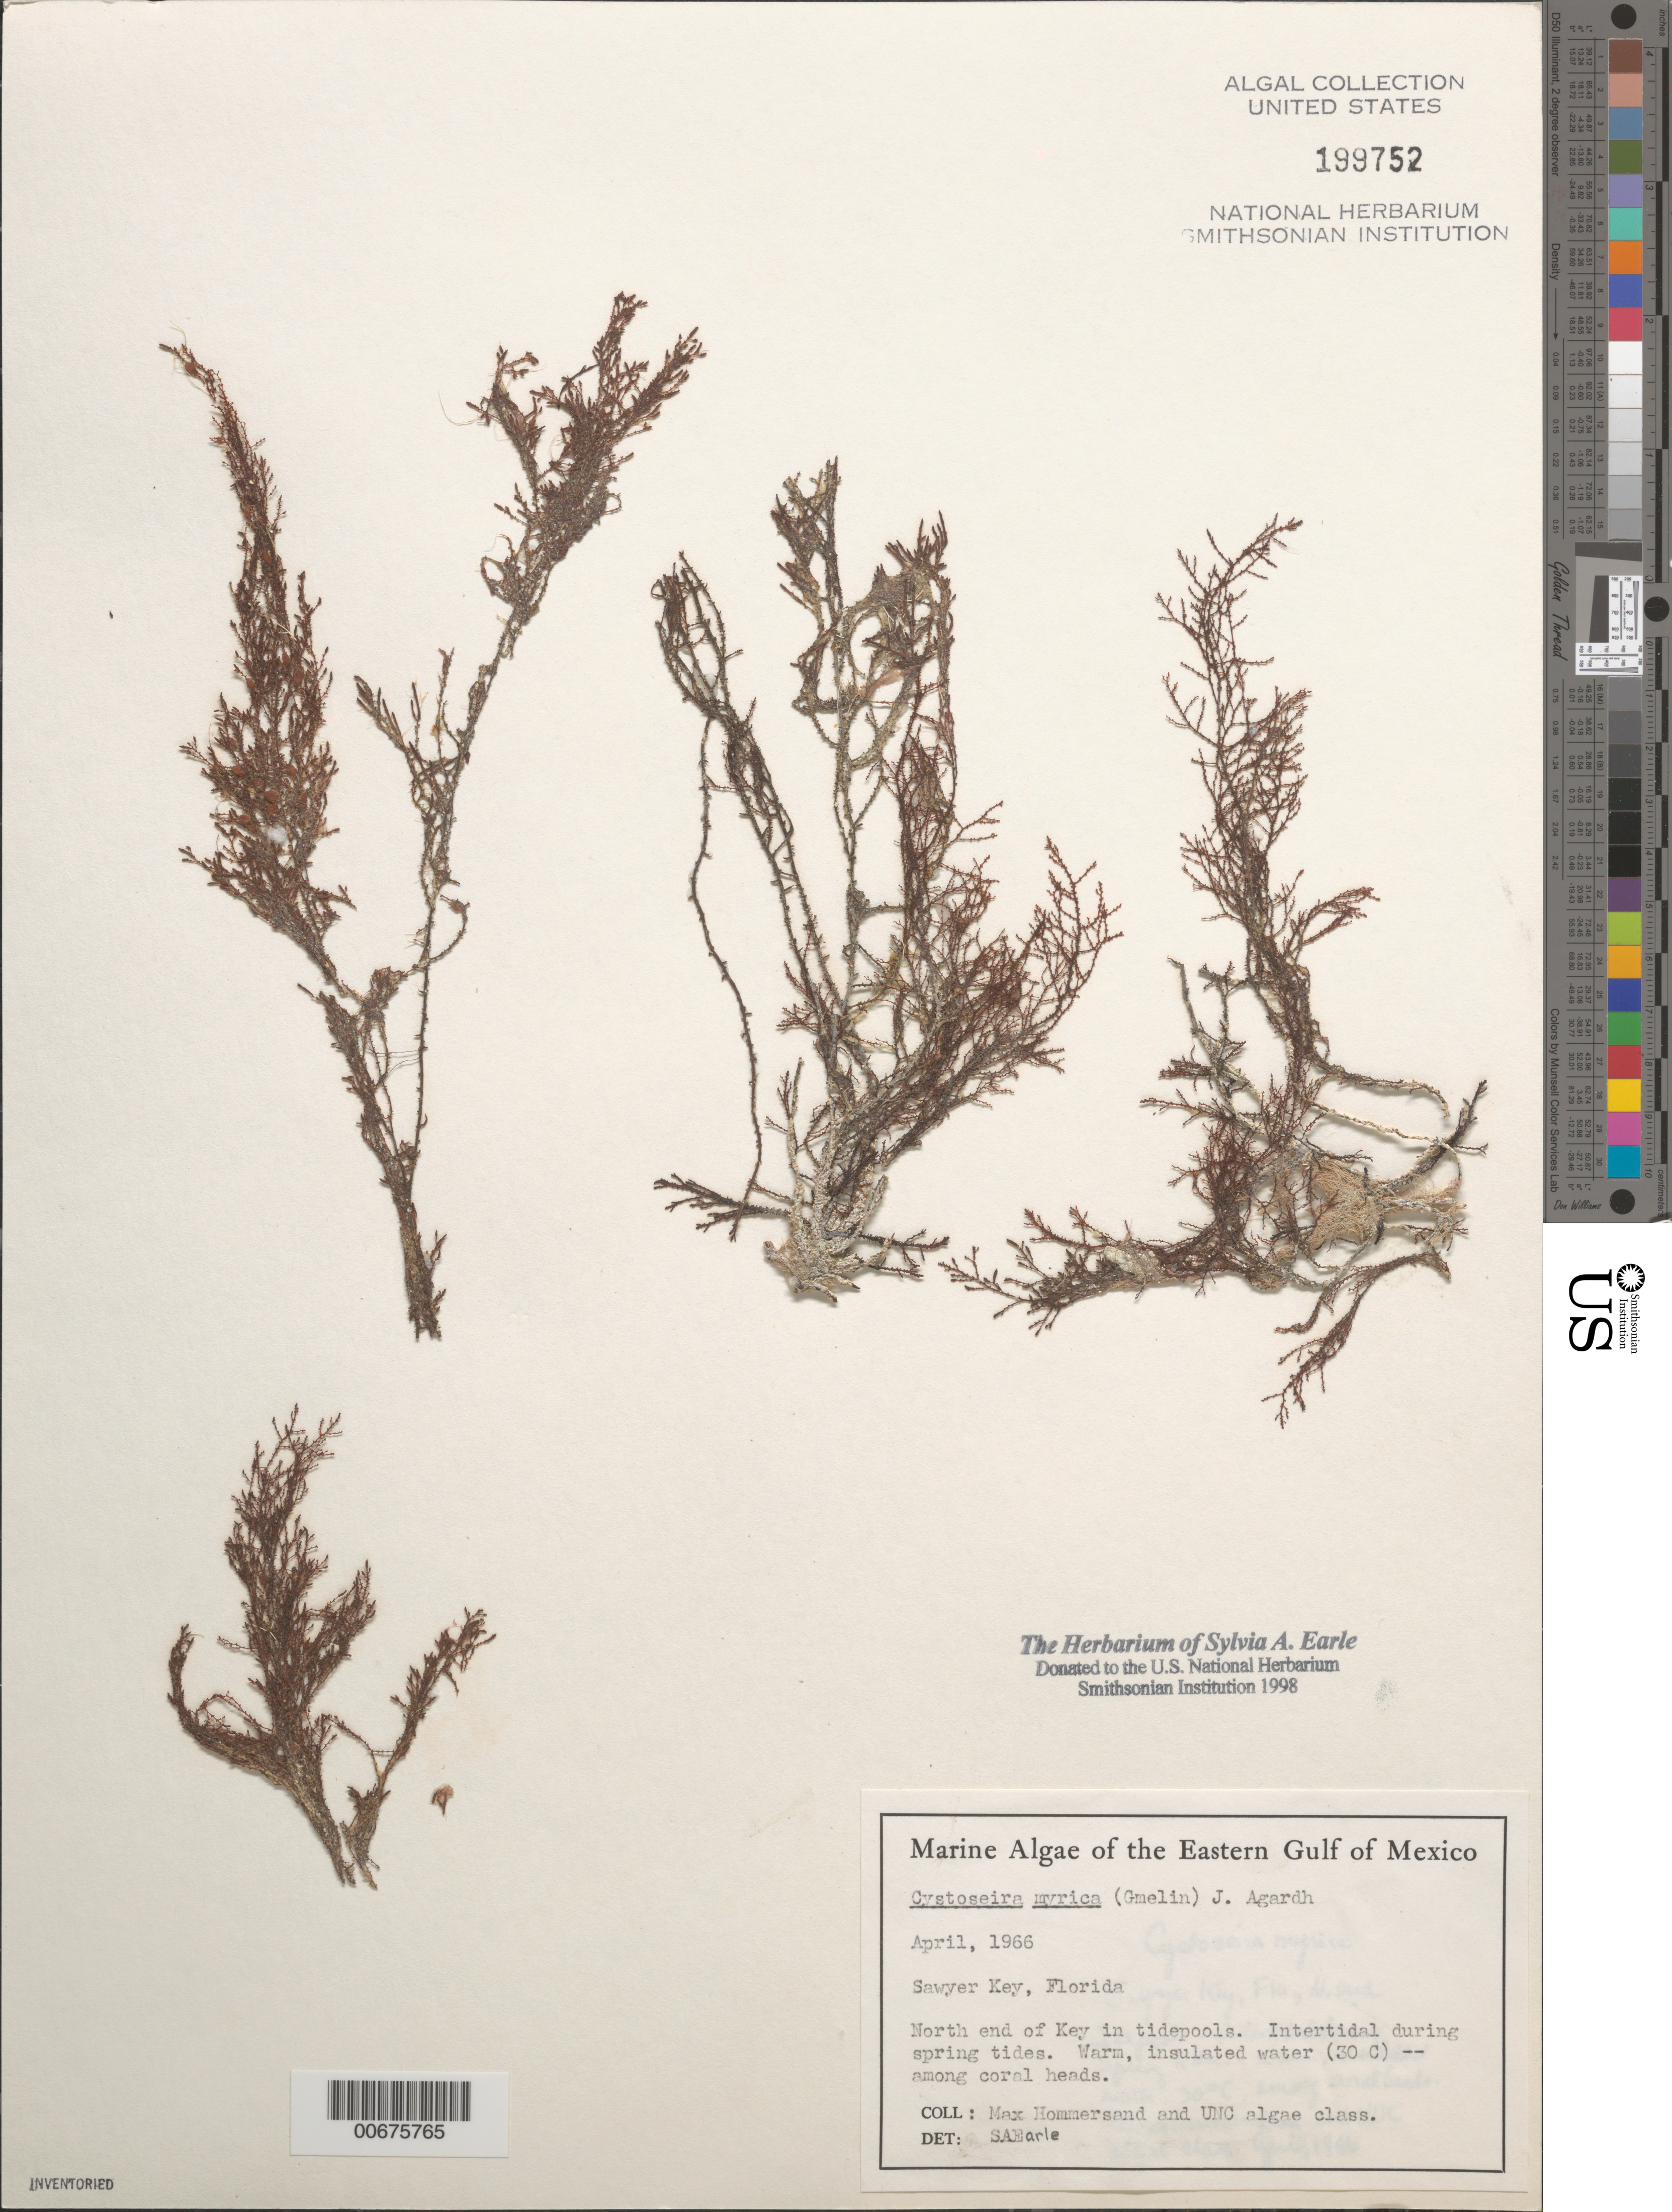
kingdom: Chromista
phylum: Ochrophyta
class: Phaeophyceae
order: Fucales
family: Sargassaceae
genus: Cystoseira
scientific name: Cystoseira myrica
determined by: Earle, S. A.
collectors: M. H. Hommersand & Students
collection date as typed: Apr 1966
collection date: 1966-04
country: United States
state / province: Florida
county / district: Monroe County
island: Sawyer Key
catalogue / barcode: US 199752